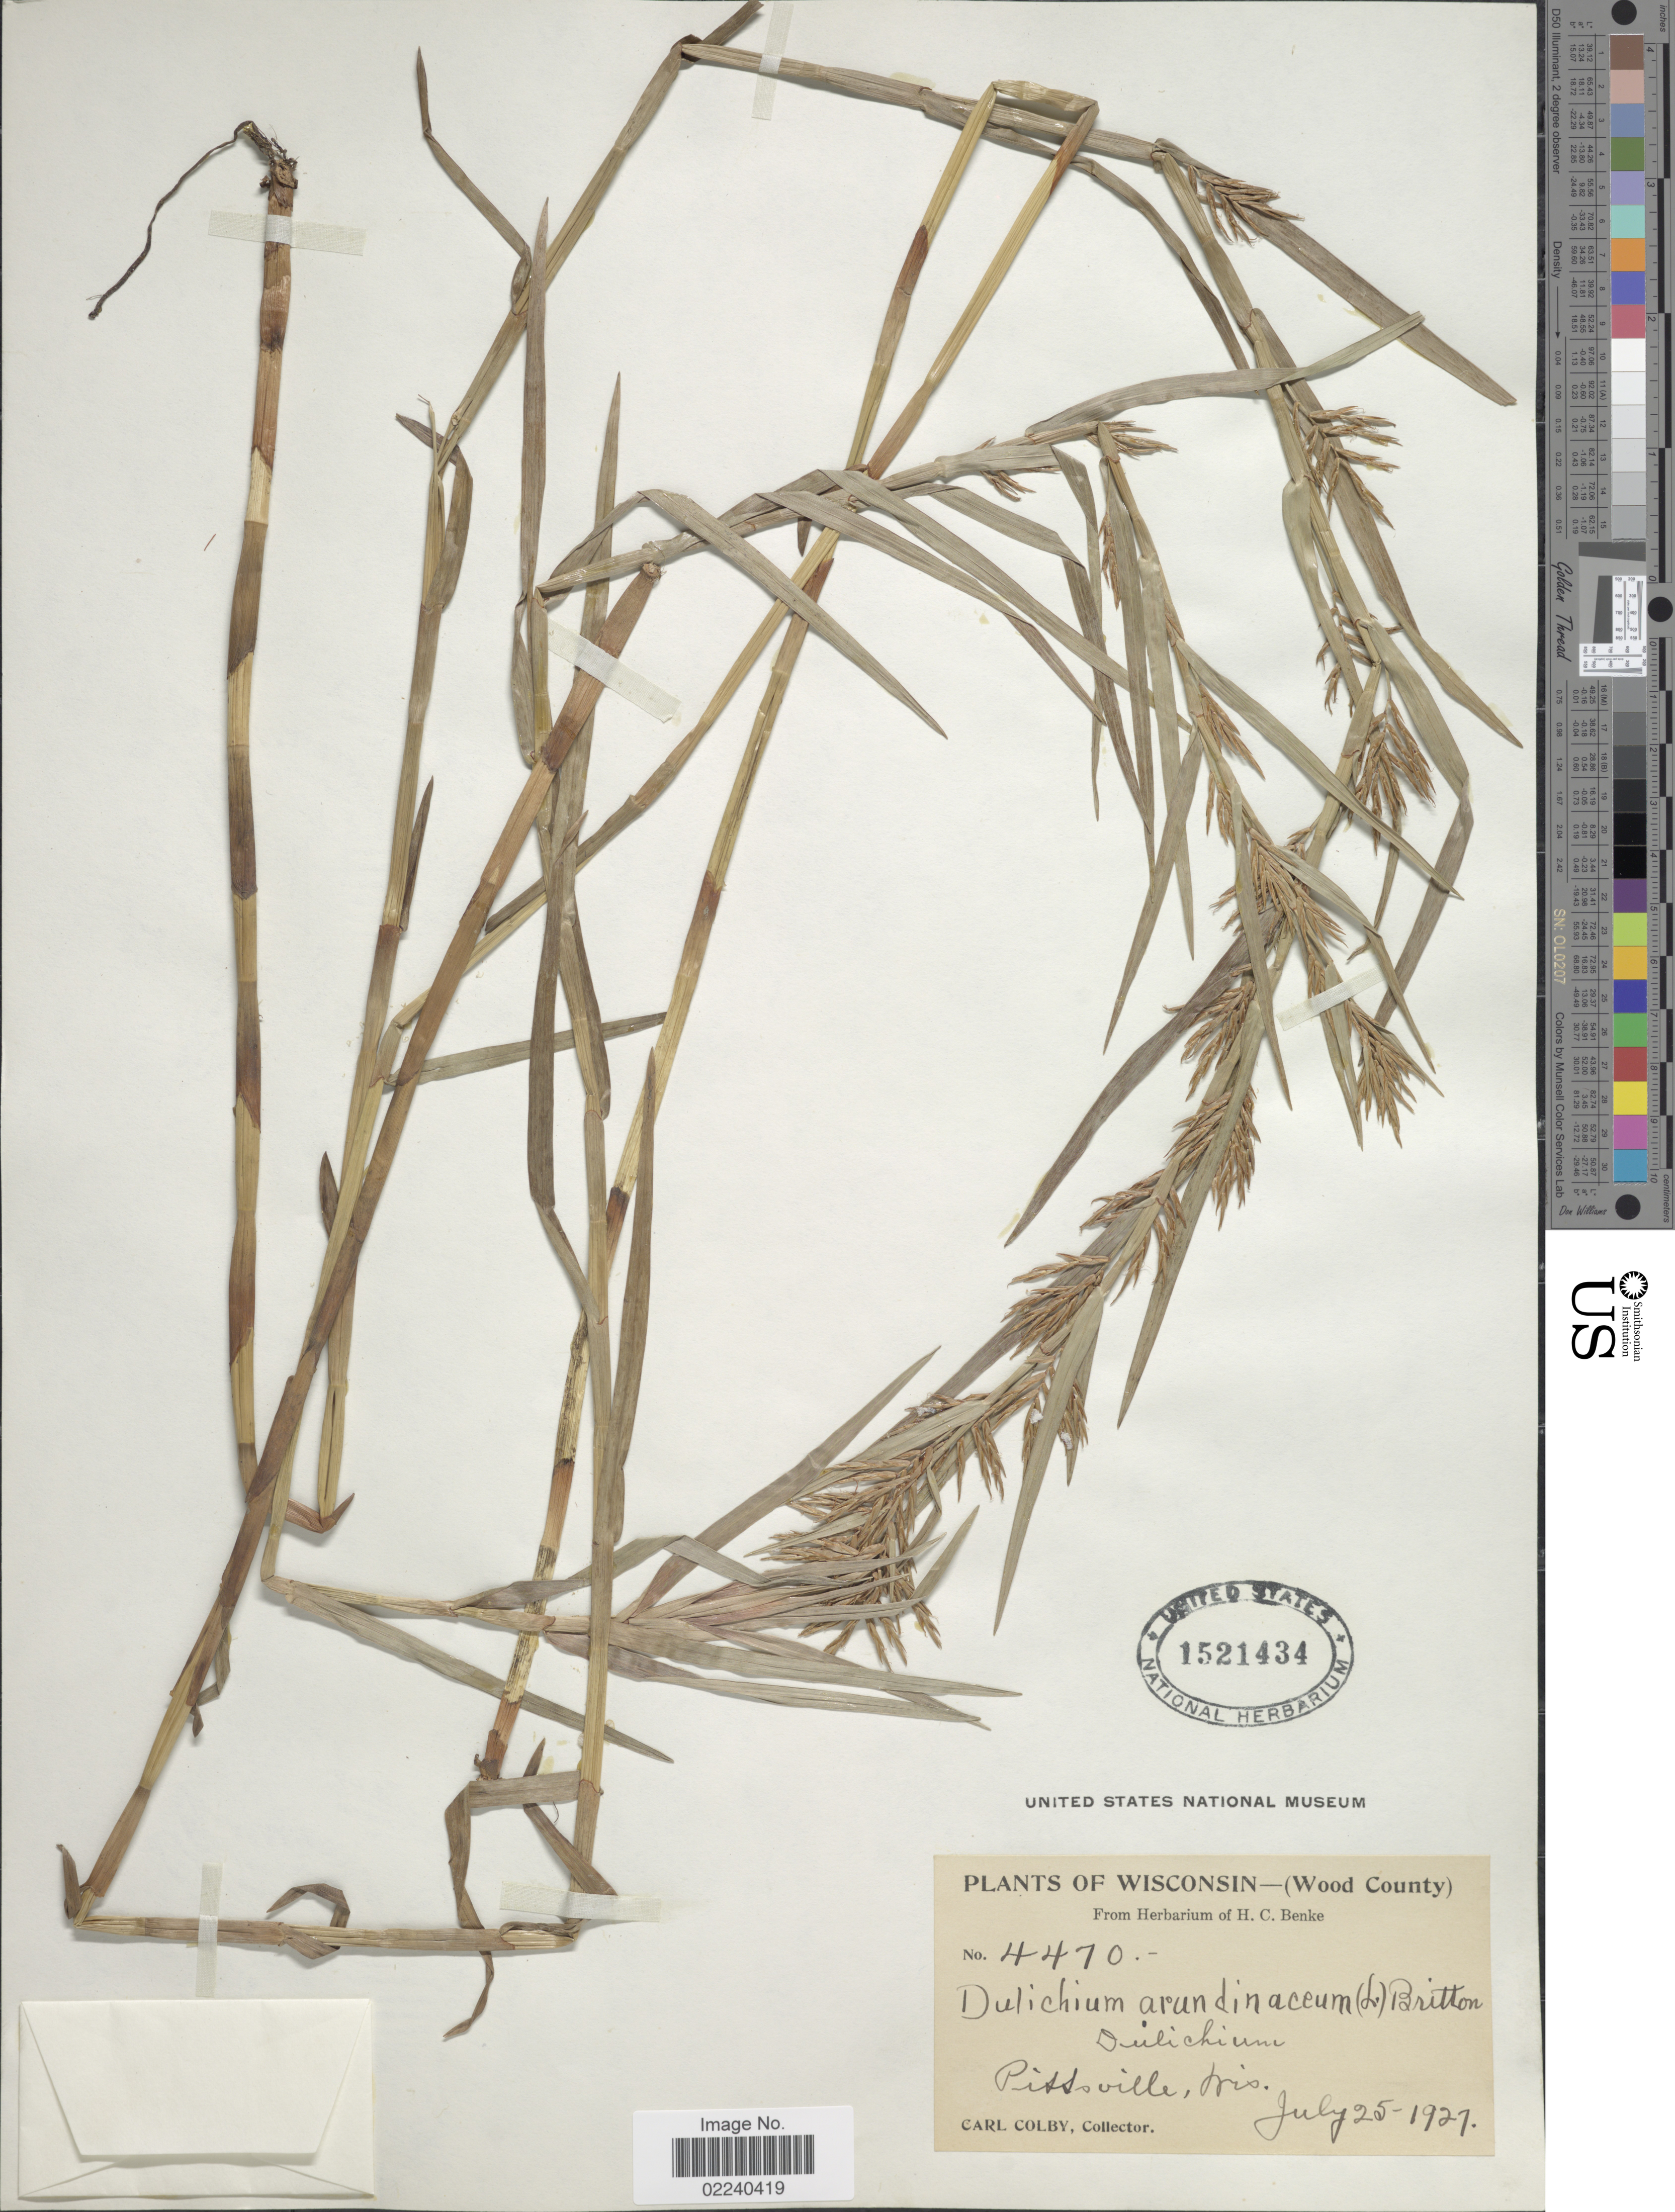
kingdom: Plantae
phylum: Tracheophyta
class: Liliopsida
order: Poales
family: Cyperaceae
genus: Dulichium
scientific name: Dulichium arundinaceum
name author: (L.) Britton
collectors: C. Colby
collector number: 4470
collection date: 1927-07-25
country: United States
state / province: Wisconsin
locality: Pittsville,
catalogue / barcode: US 1521434